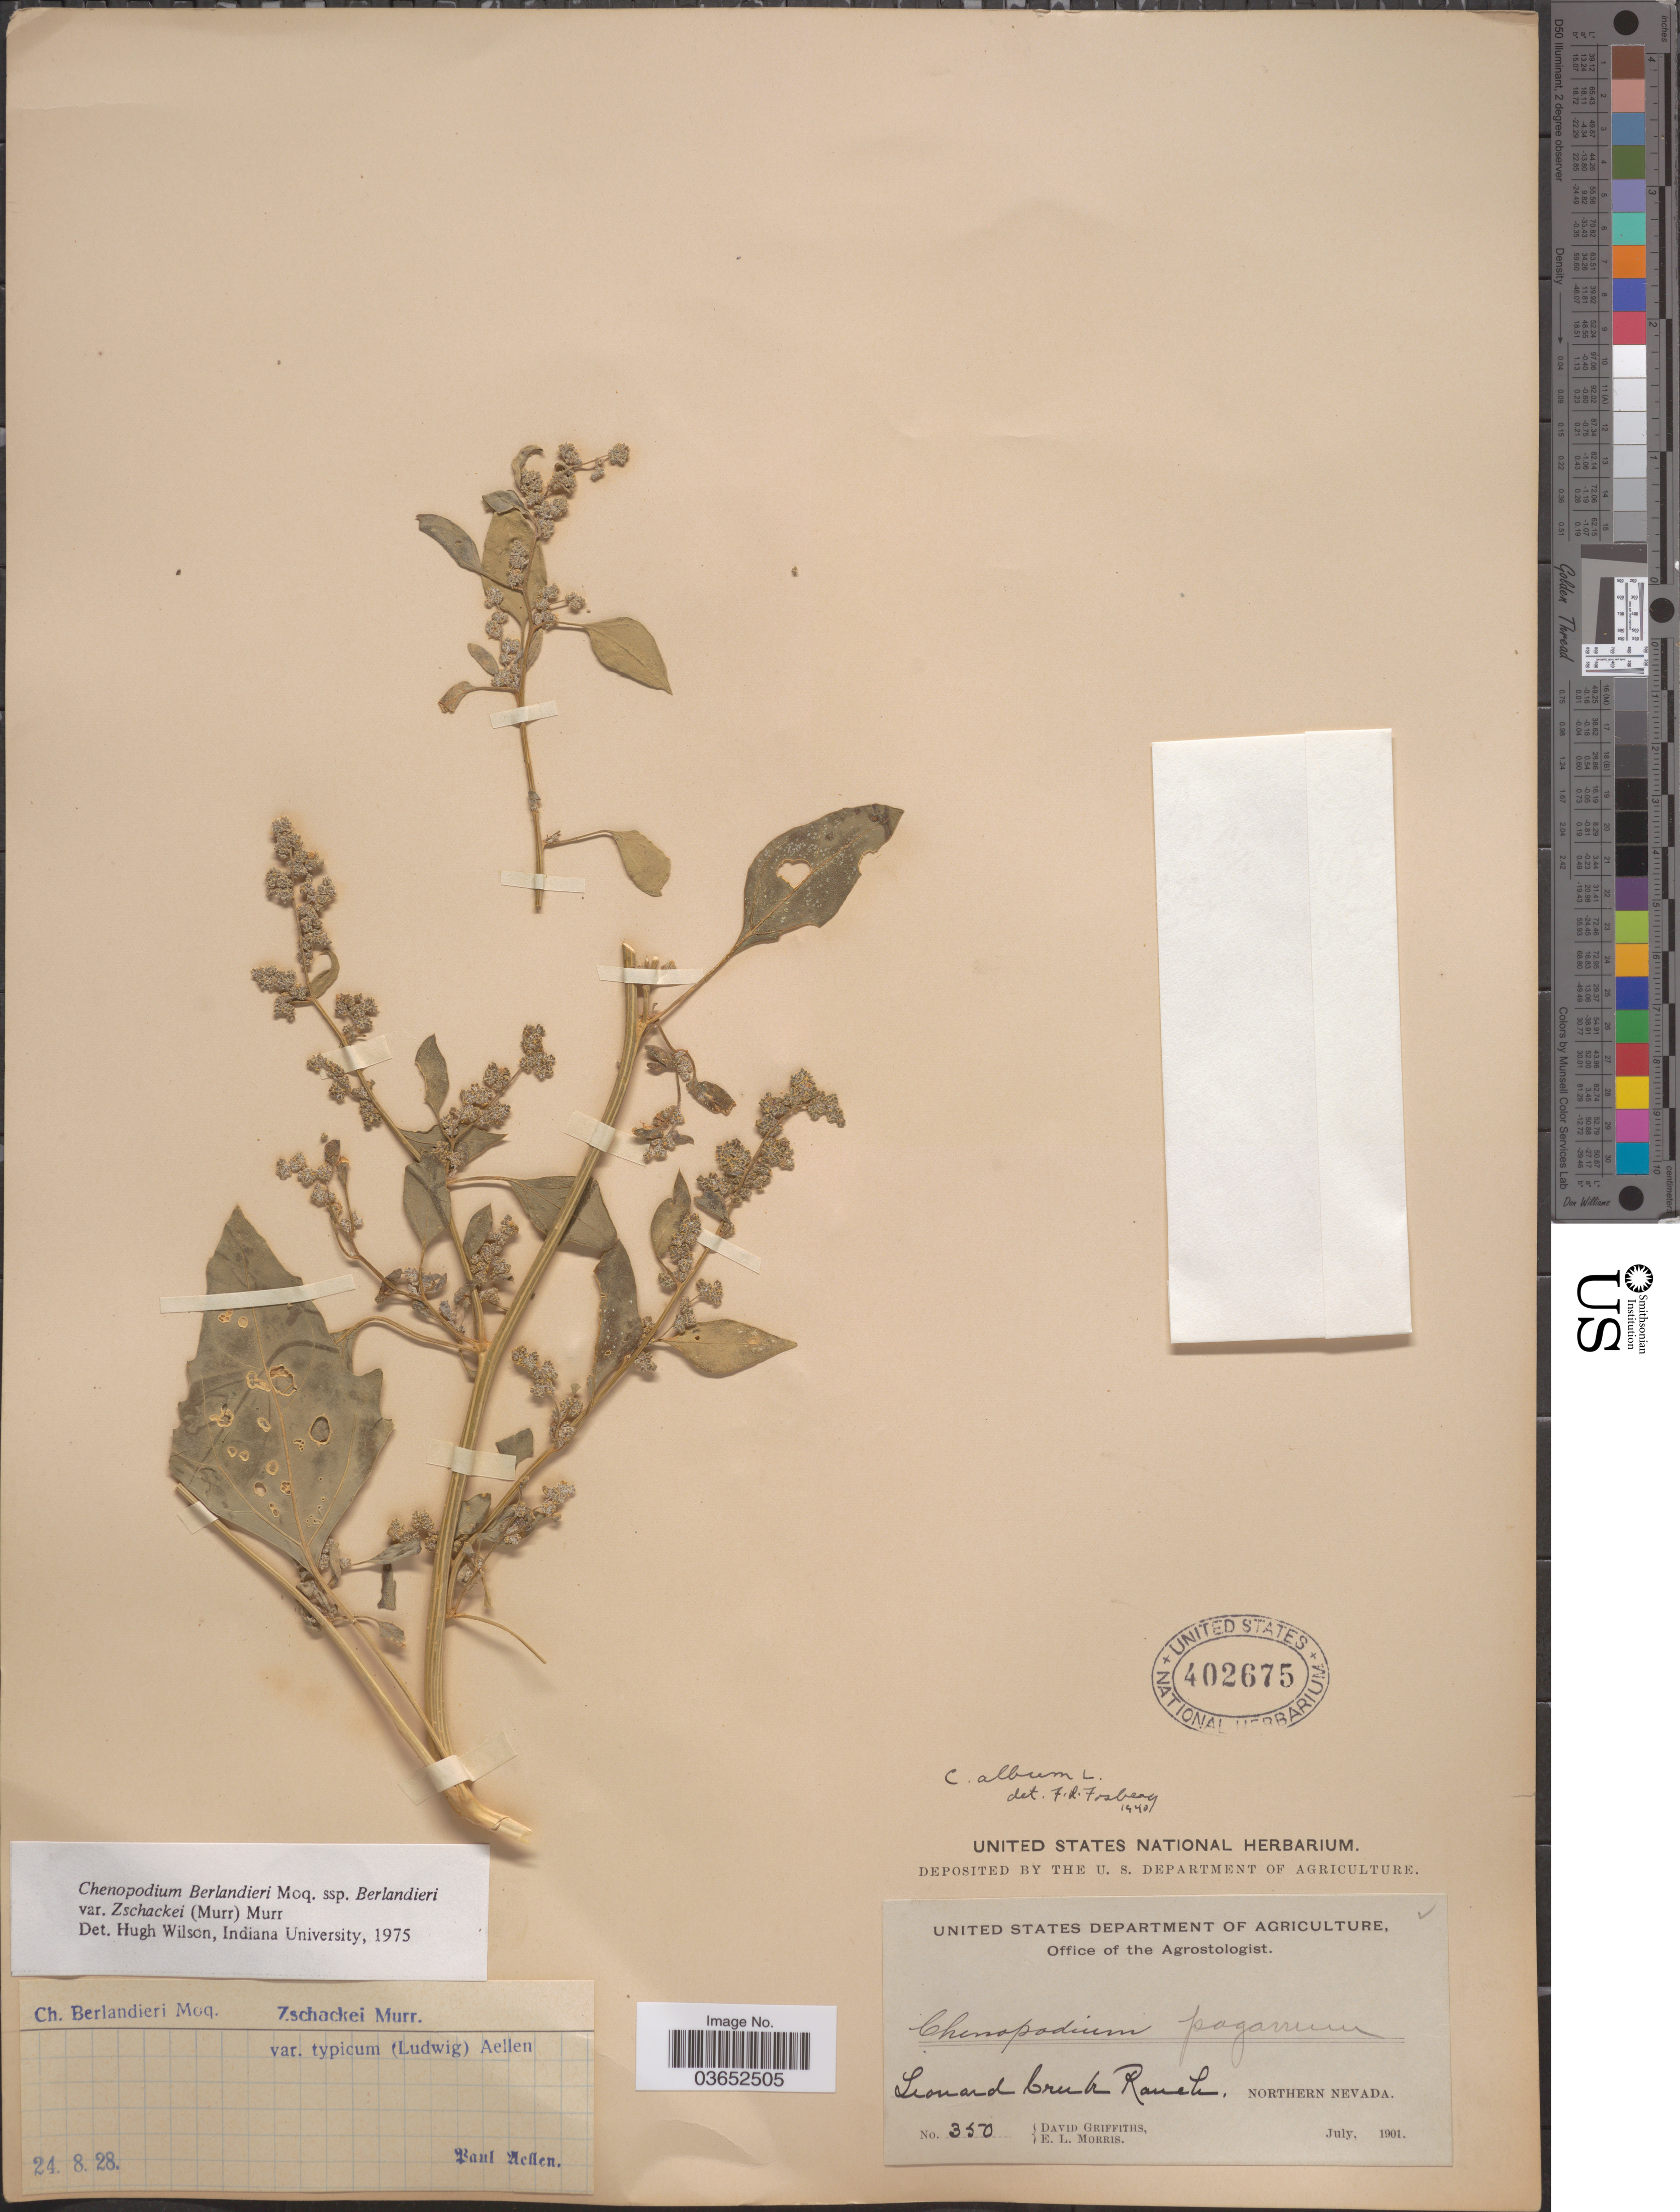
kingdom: Plantae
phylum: Tracheophyta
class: Magnoliopsida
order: Caryophyllales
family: Amaranthaceae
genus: Chenopodium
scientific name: Chenopodium berlandieri var. zschackei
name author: (Murr.) Murr.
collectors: D. Griffiths & E. Morris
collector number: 350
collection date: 1901-07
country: United States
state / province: Nevada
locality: Leonard Creek Ranch, Northern Nevada.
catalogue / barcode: US 402675